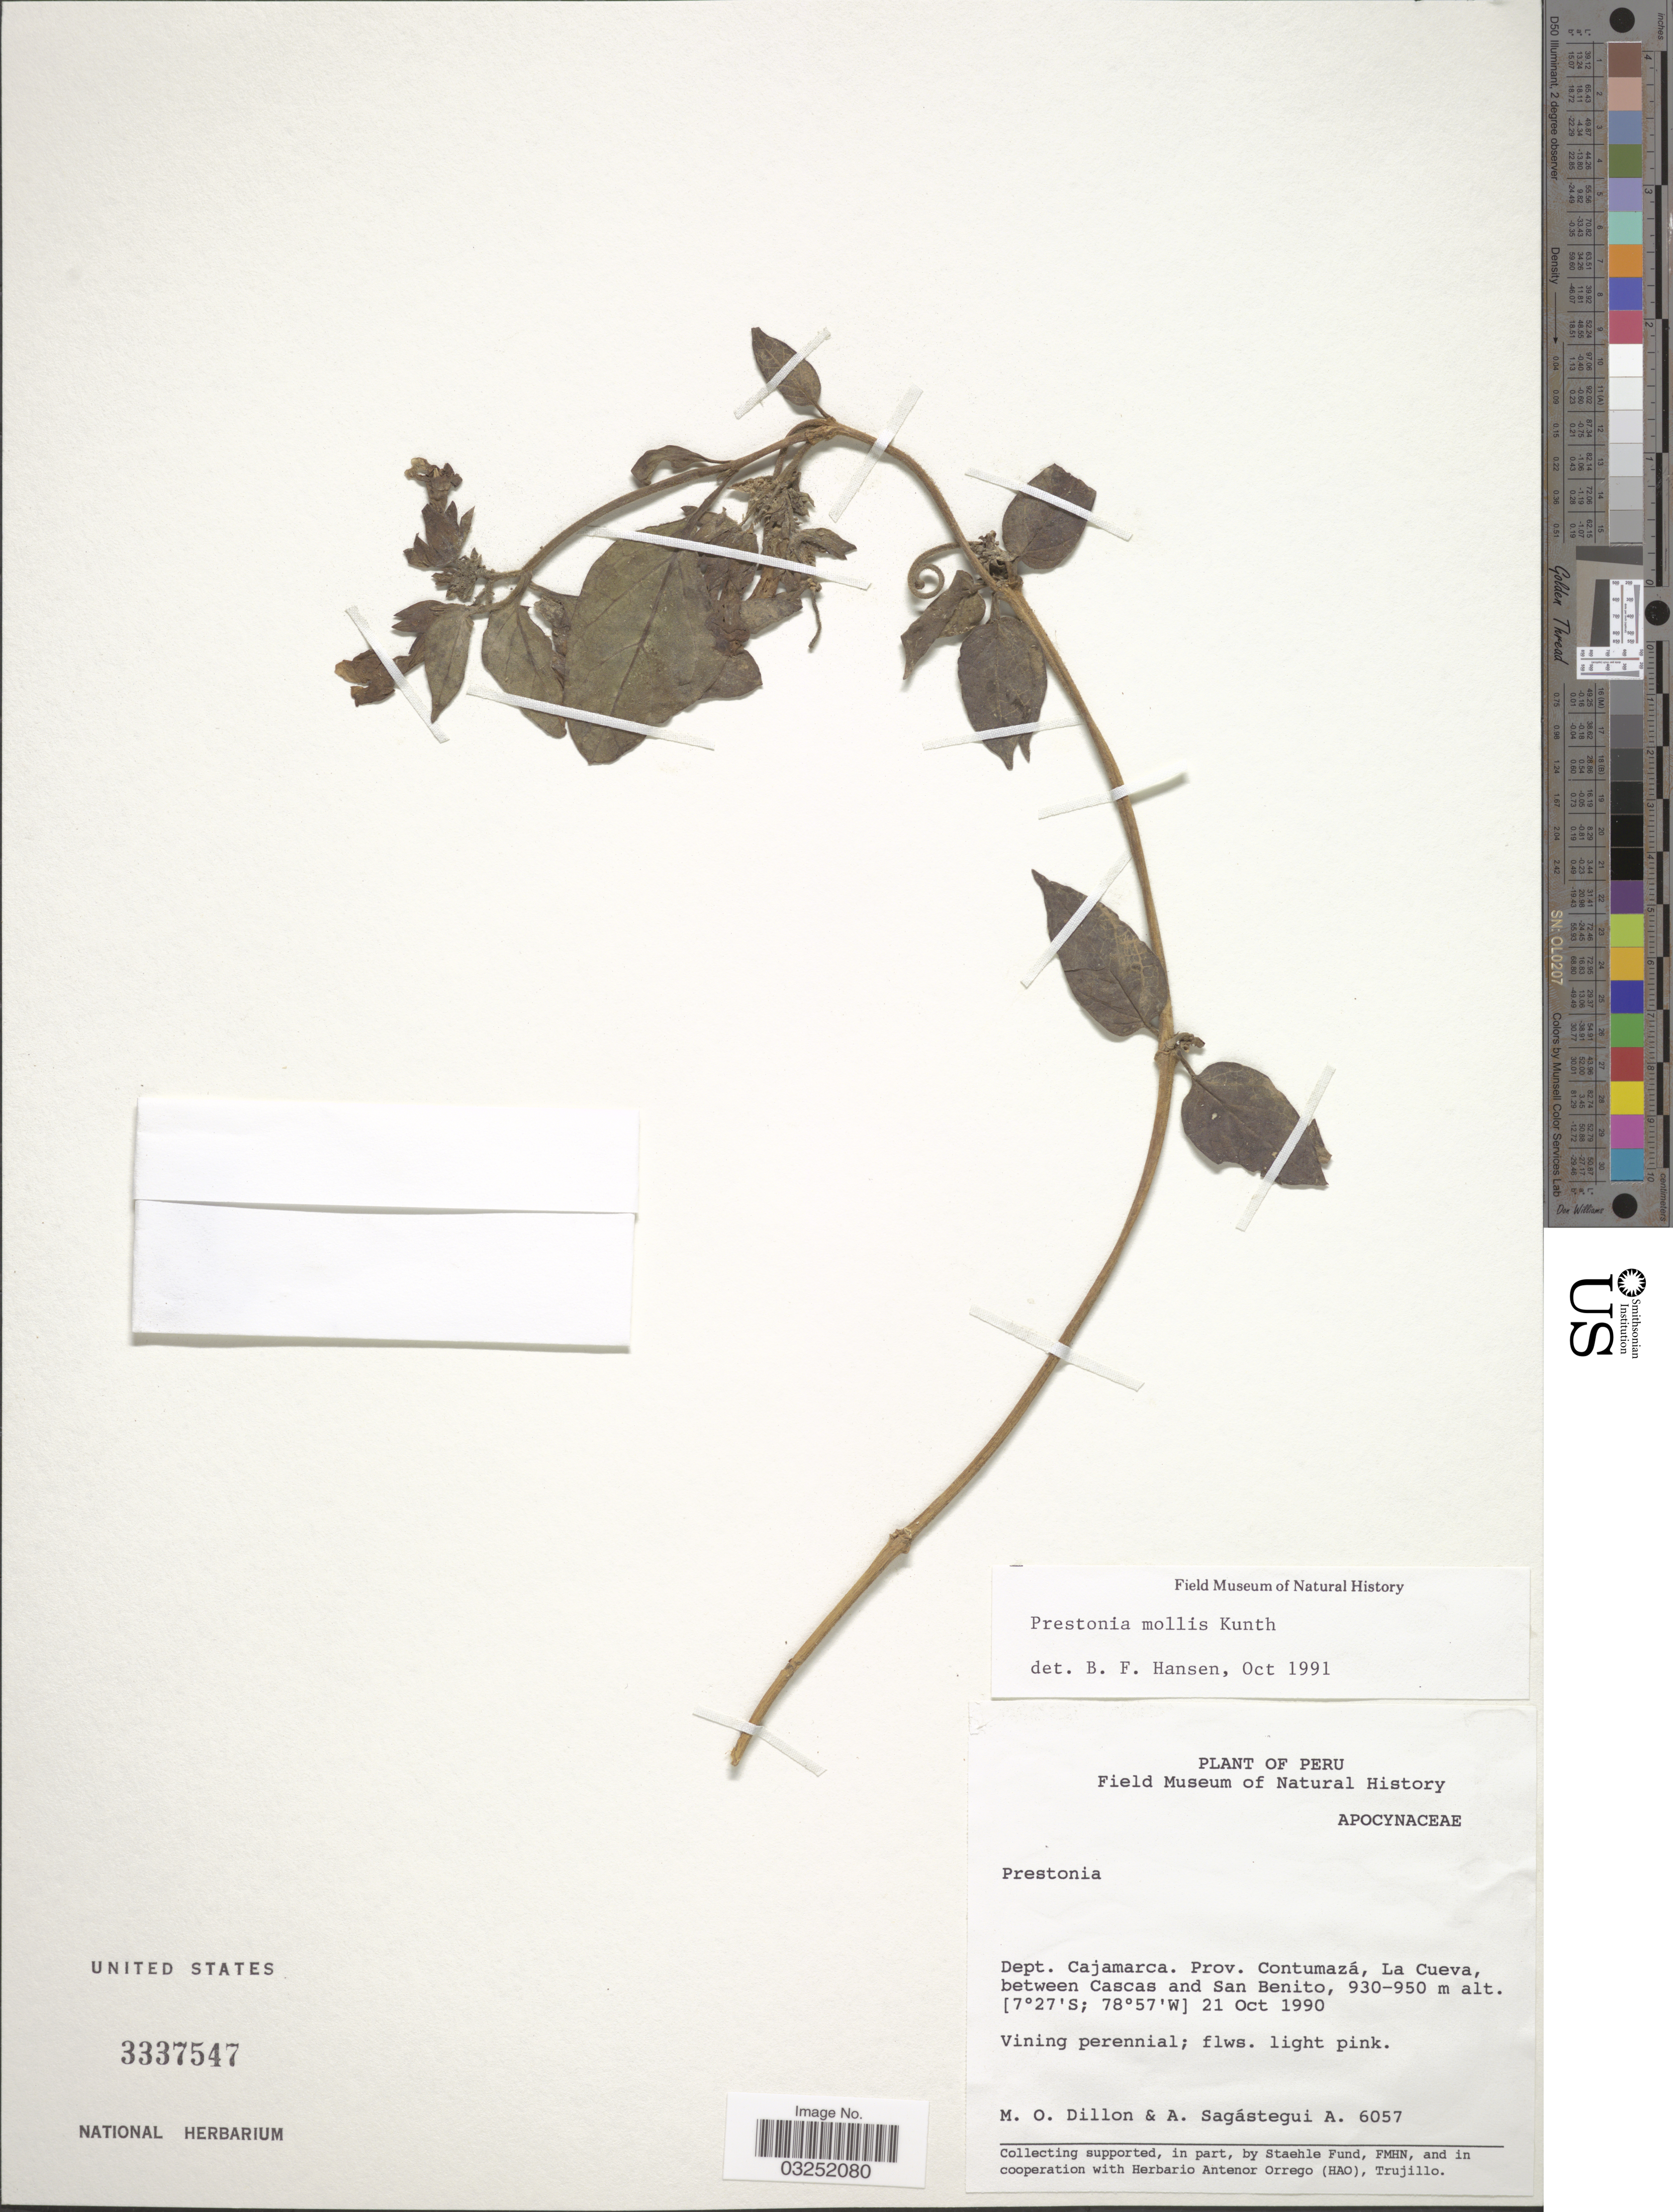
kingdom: Plantae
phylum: Tracheophyta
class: Magnoliopsida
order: Gentianales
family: Apocynaceae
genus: Prestonia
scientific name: Prestonia mollis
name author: Kunth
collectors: M. O. Dillon & A. Sagástegui A.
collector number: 6057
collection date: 1990-10-21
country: Peru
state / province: Cajamarca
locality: Dept. Cajamarca, Prov. Contumazá, La Cueva, between Cascas and San Benito.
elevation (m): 930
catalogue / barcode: US 3337547